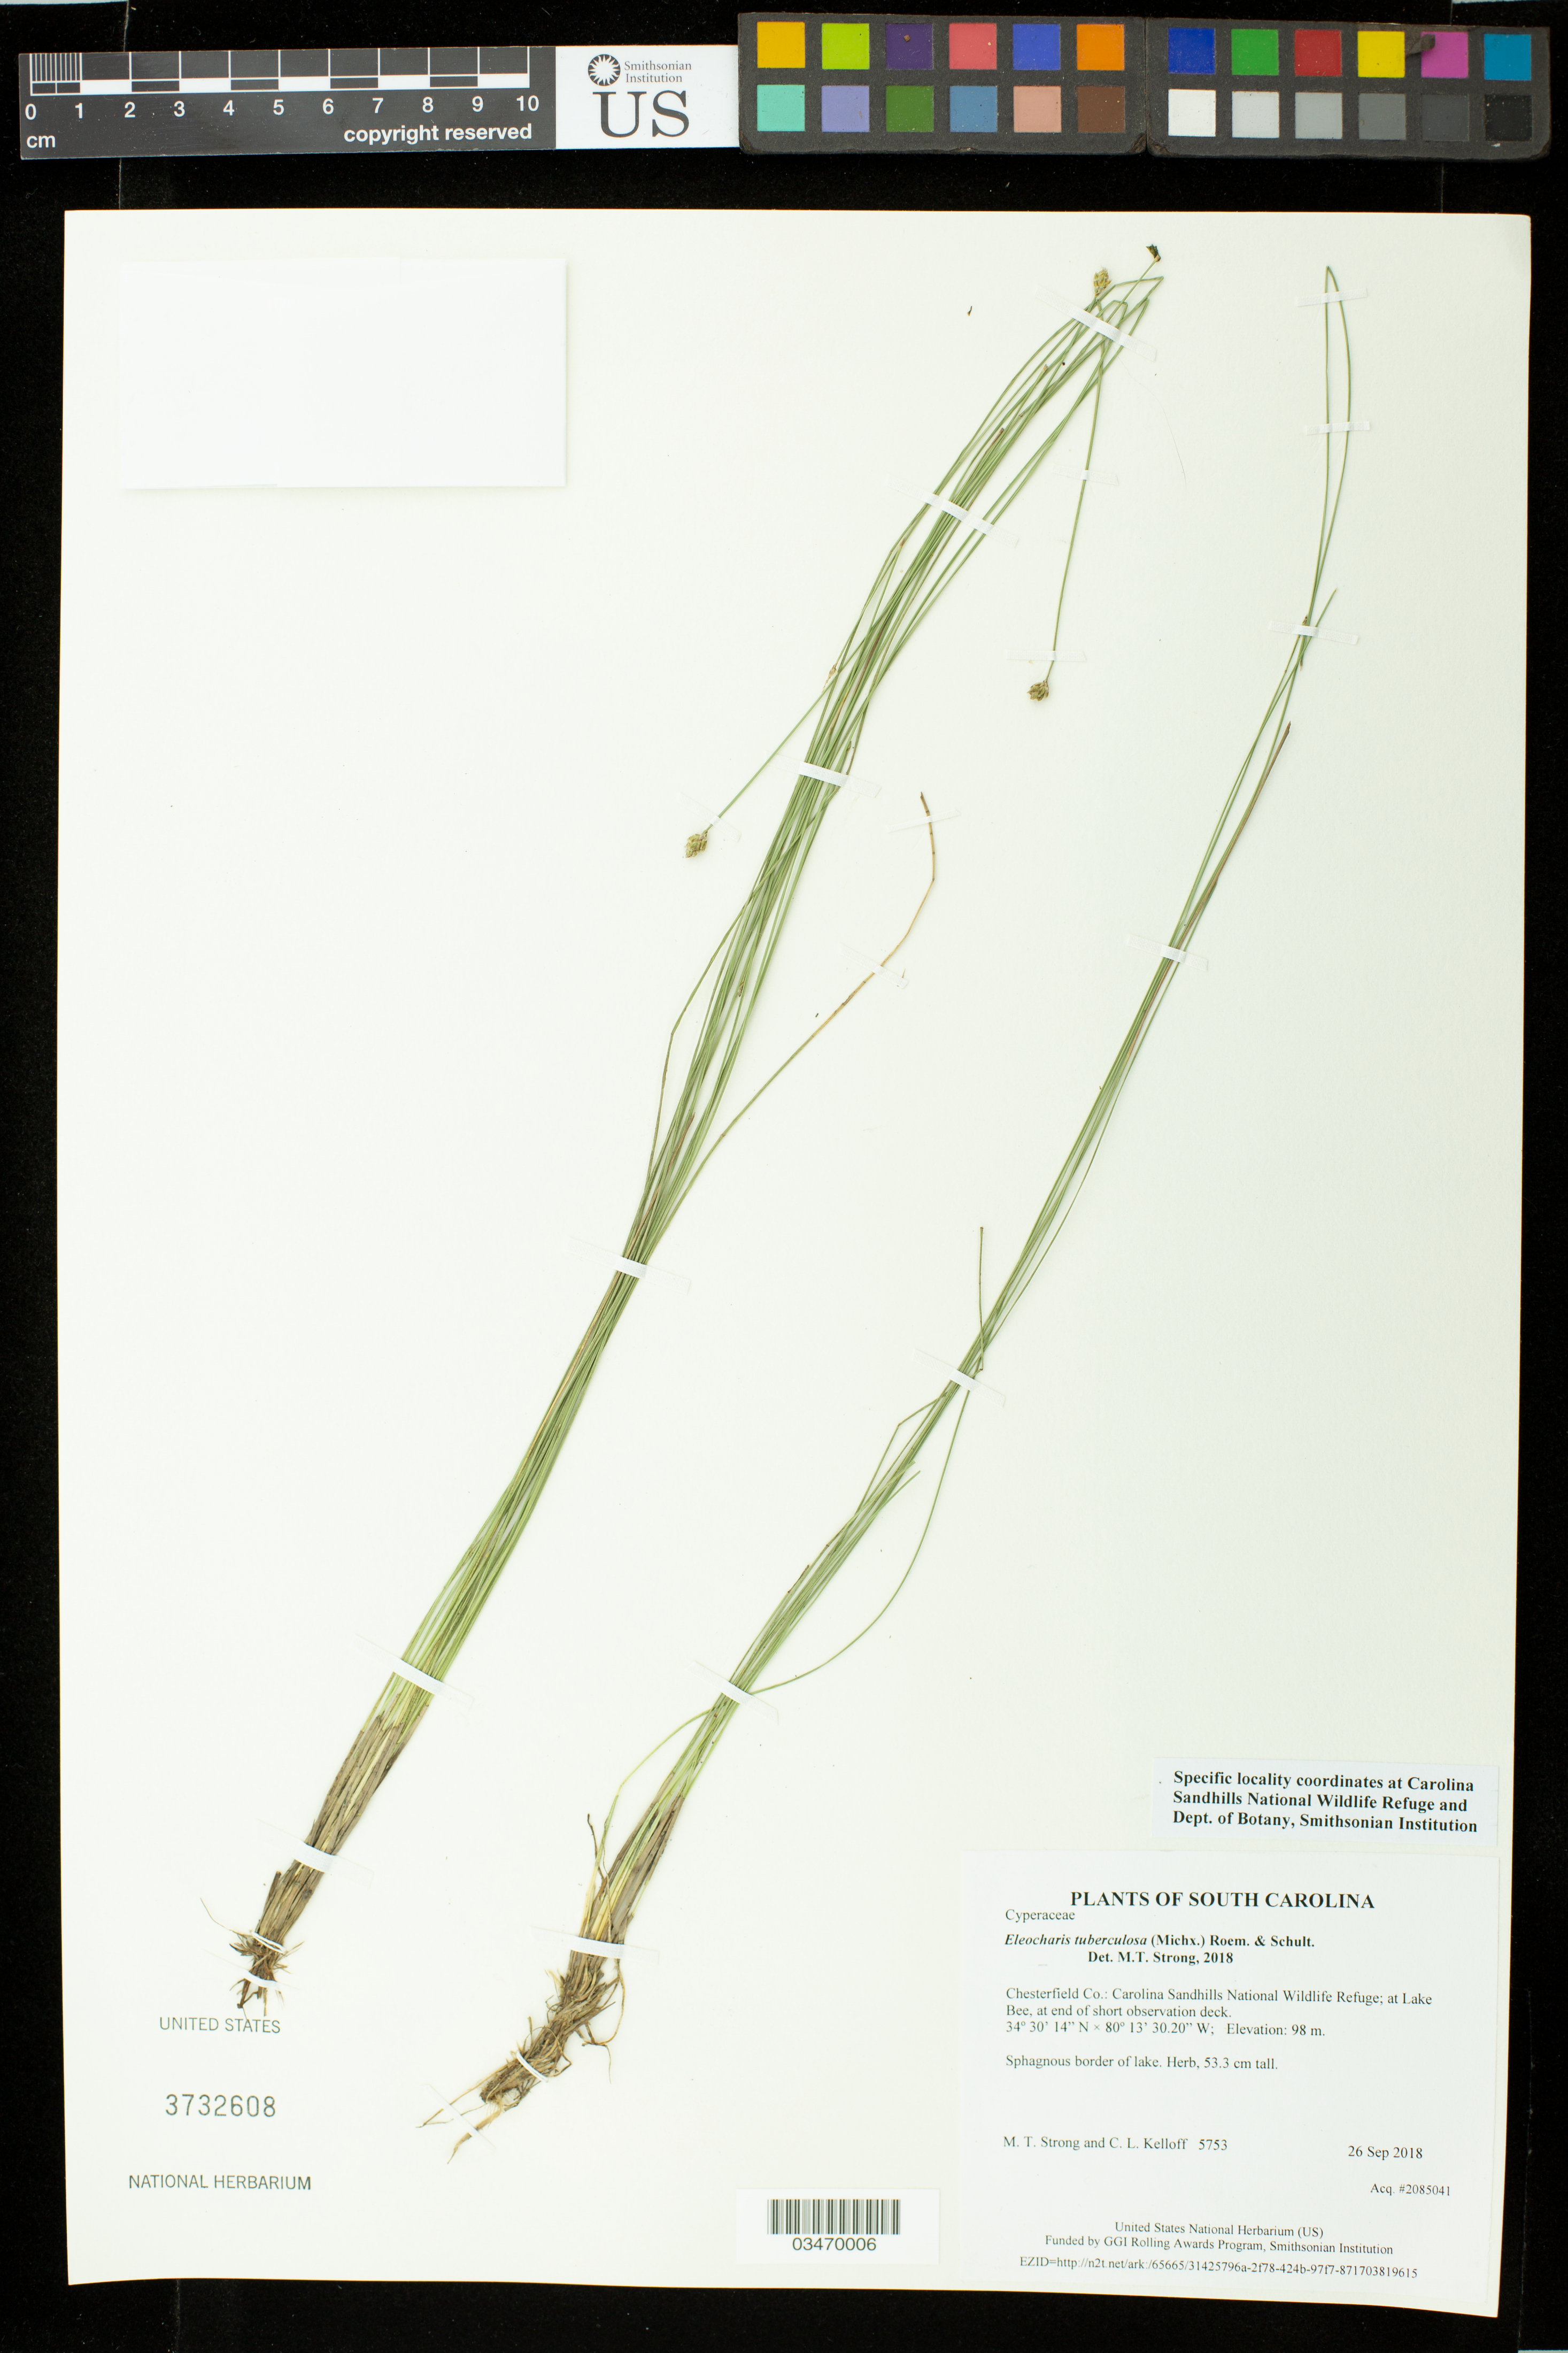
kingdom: Plantae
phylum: Tracheophyta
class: Liliopsida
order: Poales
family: Cyperaceae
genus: Eleocharis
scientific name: Eleocharis tuberculosa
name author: (Michx.) Roem. & Schult.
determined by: Strong, M. T., (US), Smithsonian Institution - National Museum of Natural History (UNITED STATES)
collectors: M. T. Strong & C. L. Kelloff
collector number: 5753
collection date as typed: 26 Sep 2018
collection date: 2018-09-26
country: United States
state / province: South Carolina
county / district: Chesterfield Co.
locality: Carolina Sandhills National Wildlife Refuge; at Lake Bee, at end of short observation deck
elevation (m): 98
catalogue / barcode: US 3732608